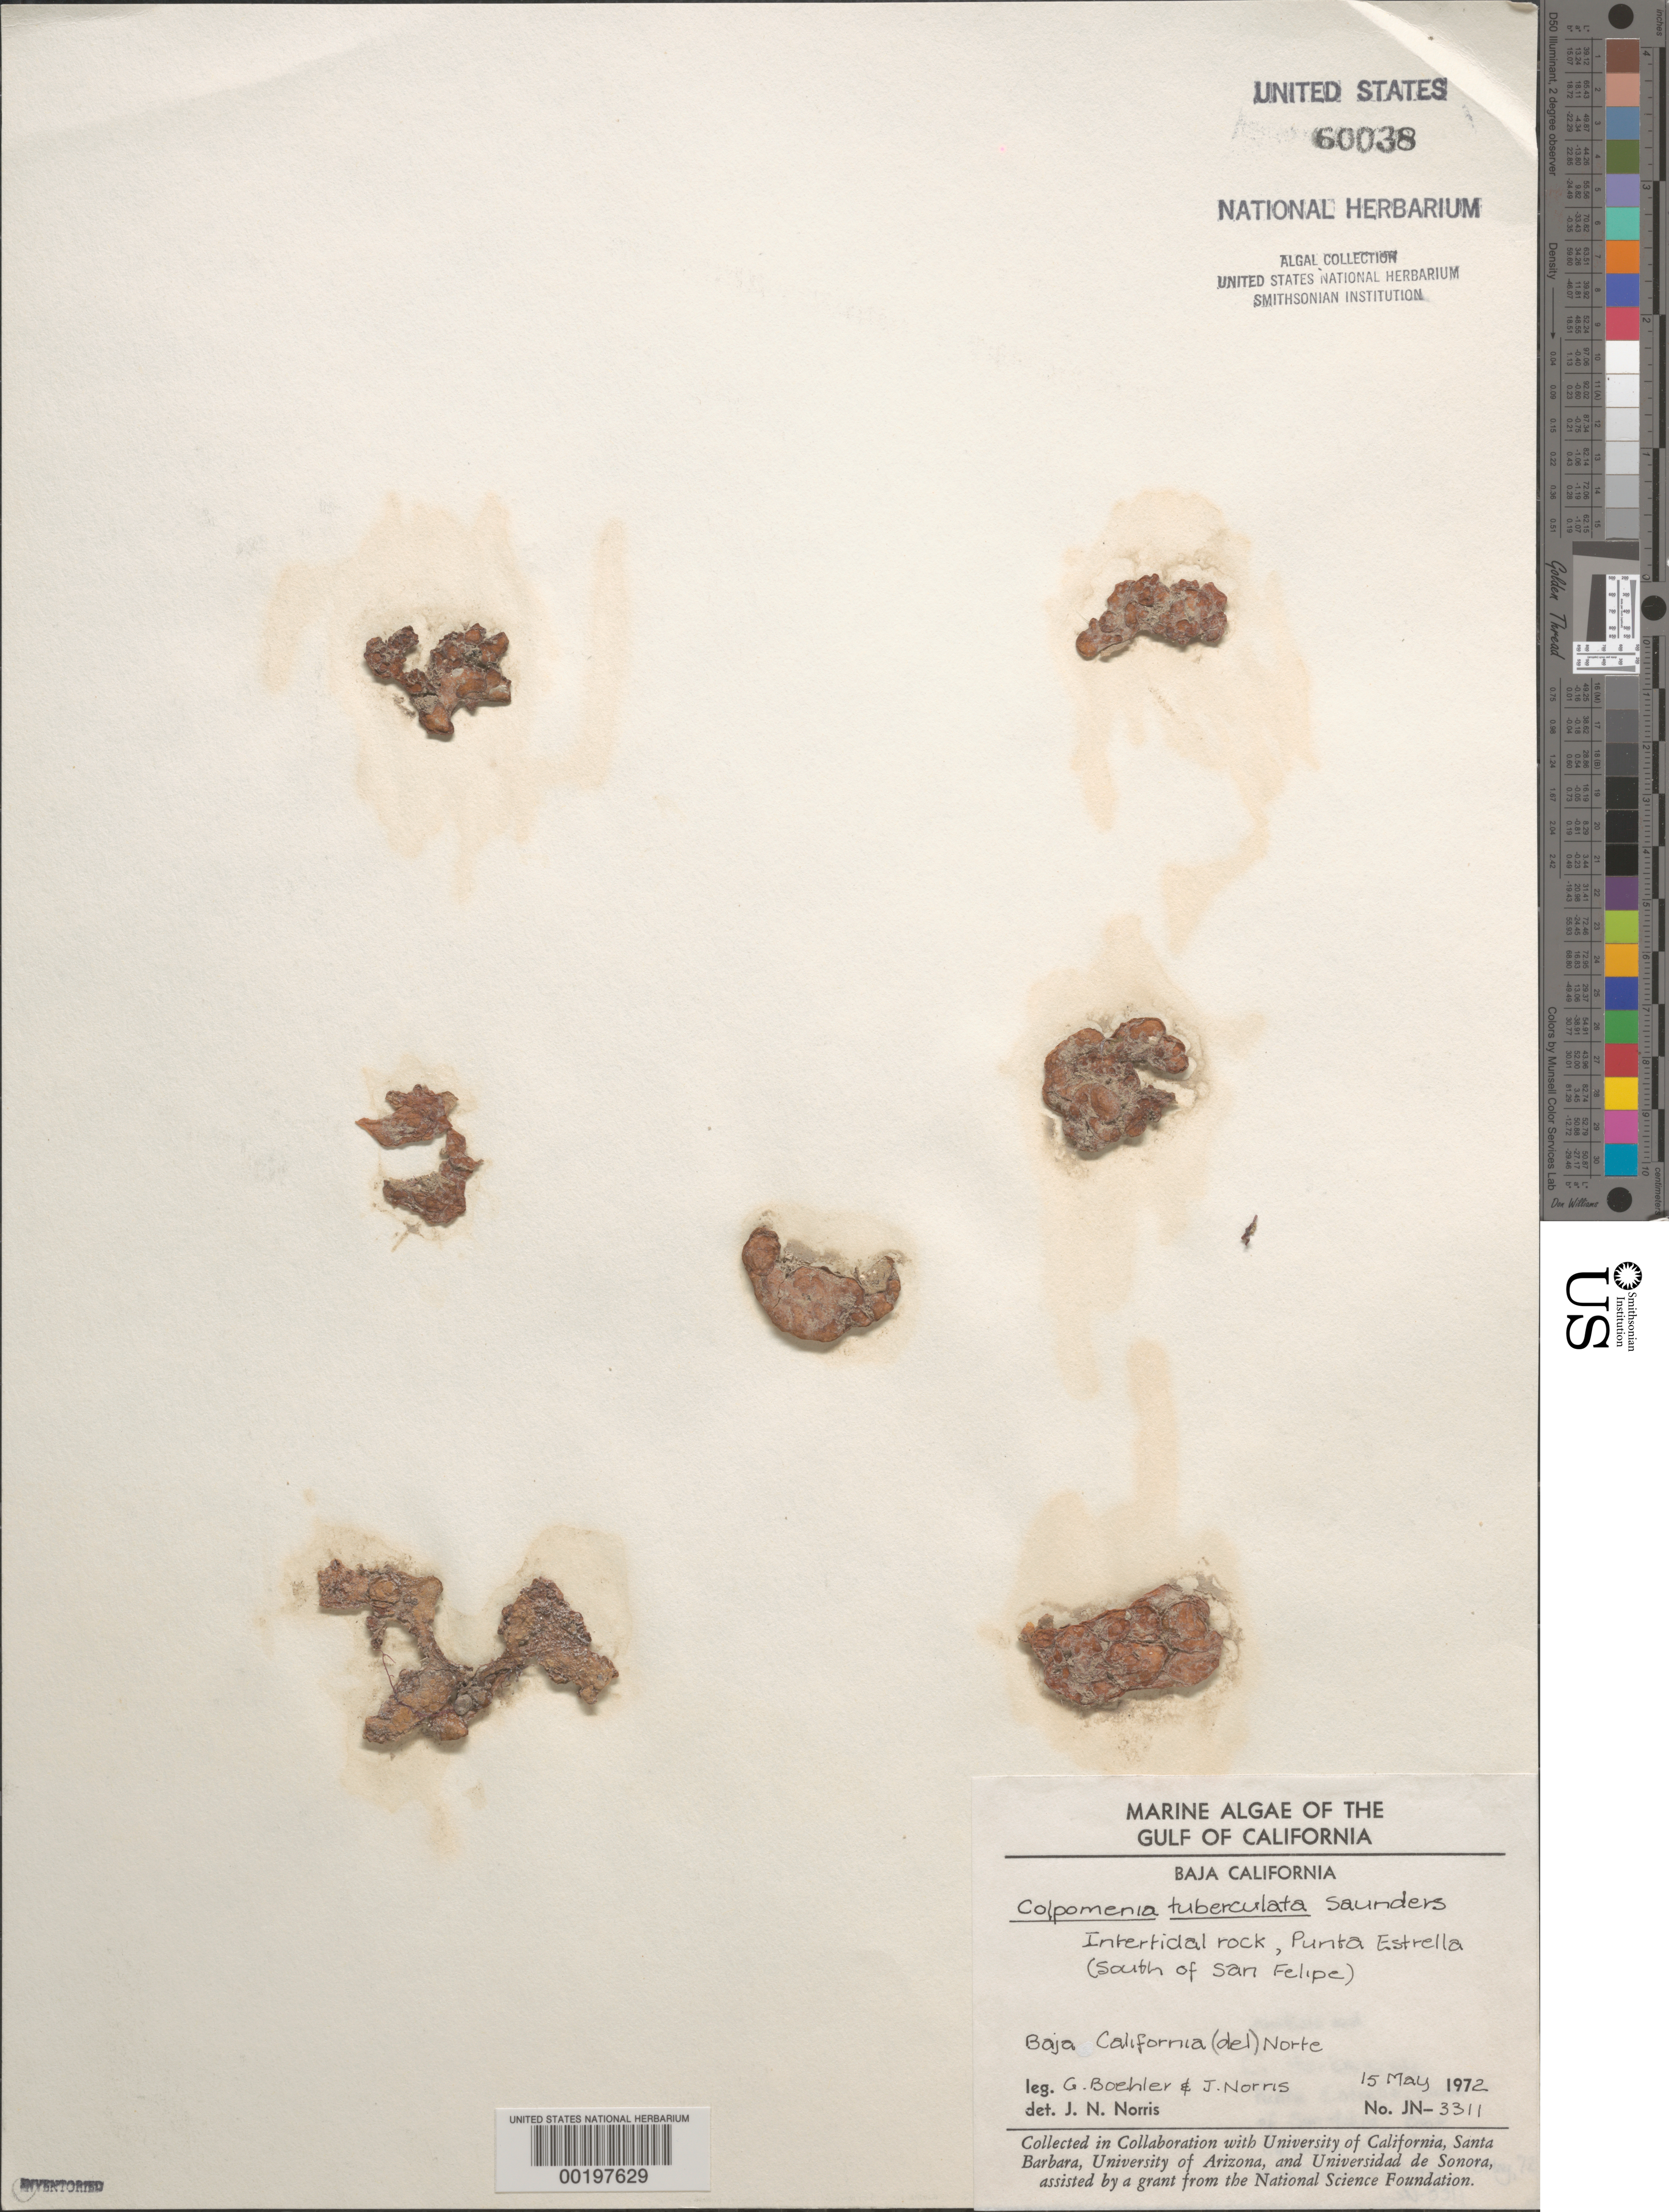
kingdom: Chromista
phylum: Ochrophyta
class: Phaeophyceae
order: Scytosiphonales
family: Scytosiphonaceae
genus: Colpomenia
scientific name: Colpomenia tuberculata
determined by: Norris, James N.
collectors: G. Boehlert & J. N. Norris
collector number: JN-3311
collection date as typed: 15 May 1972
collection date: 1972-05-15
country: Mexico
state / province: Baja California Norte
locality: Punta Estrella, south of San Felipe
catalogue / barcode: US 60038